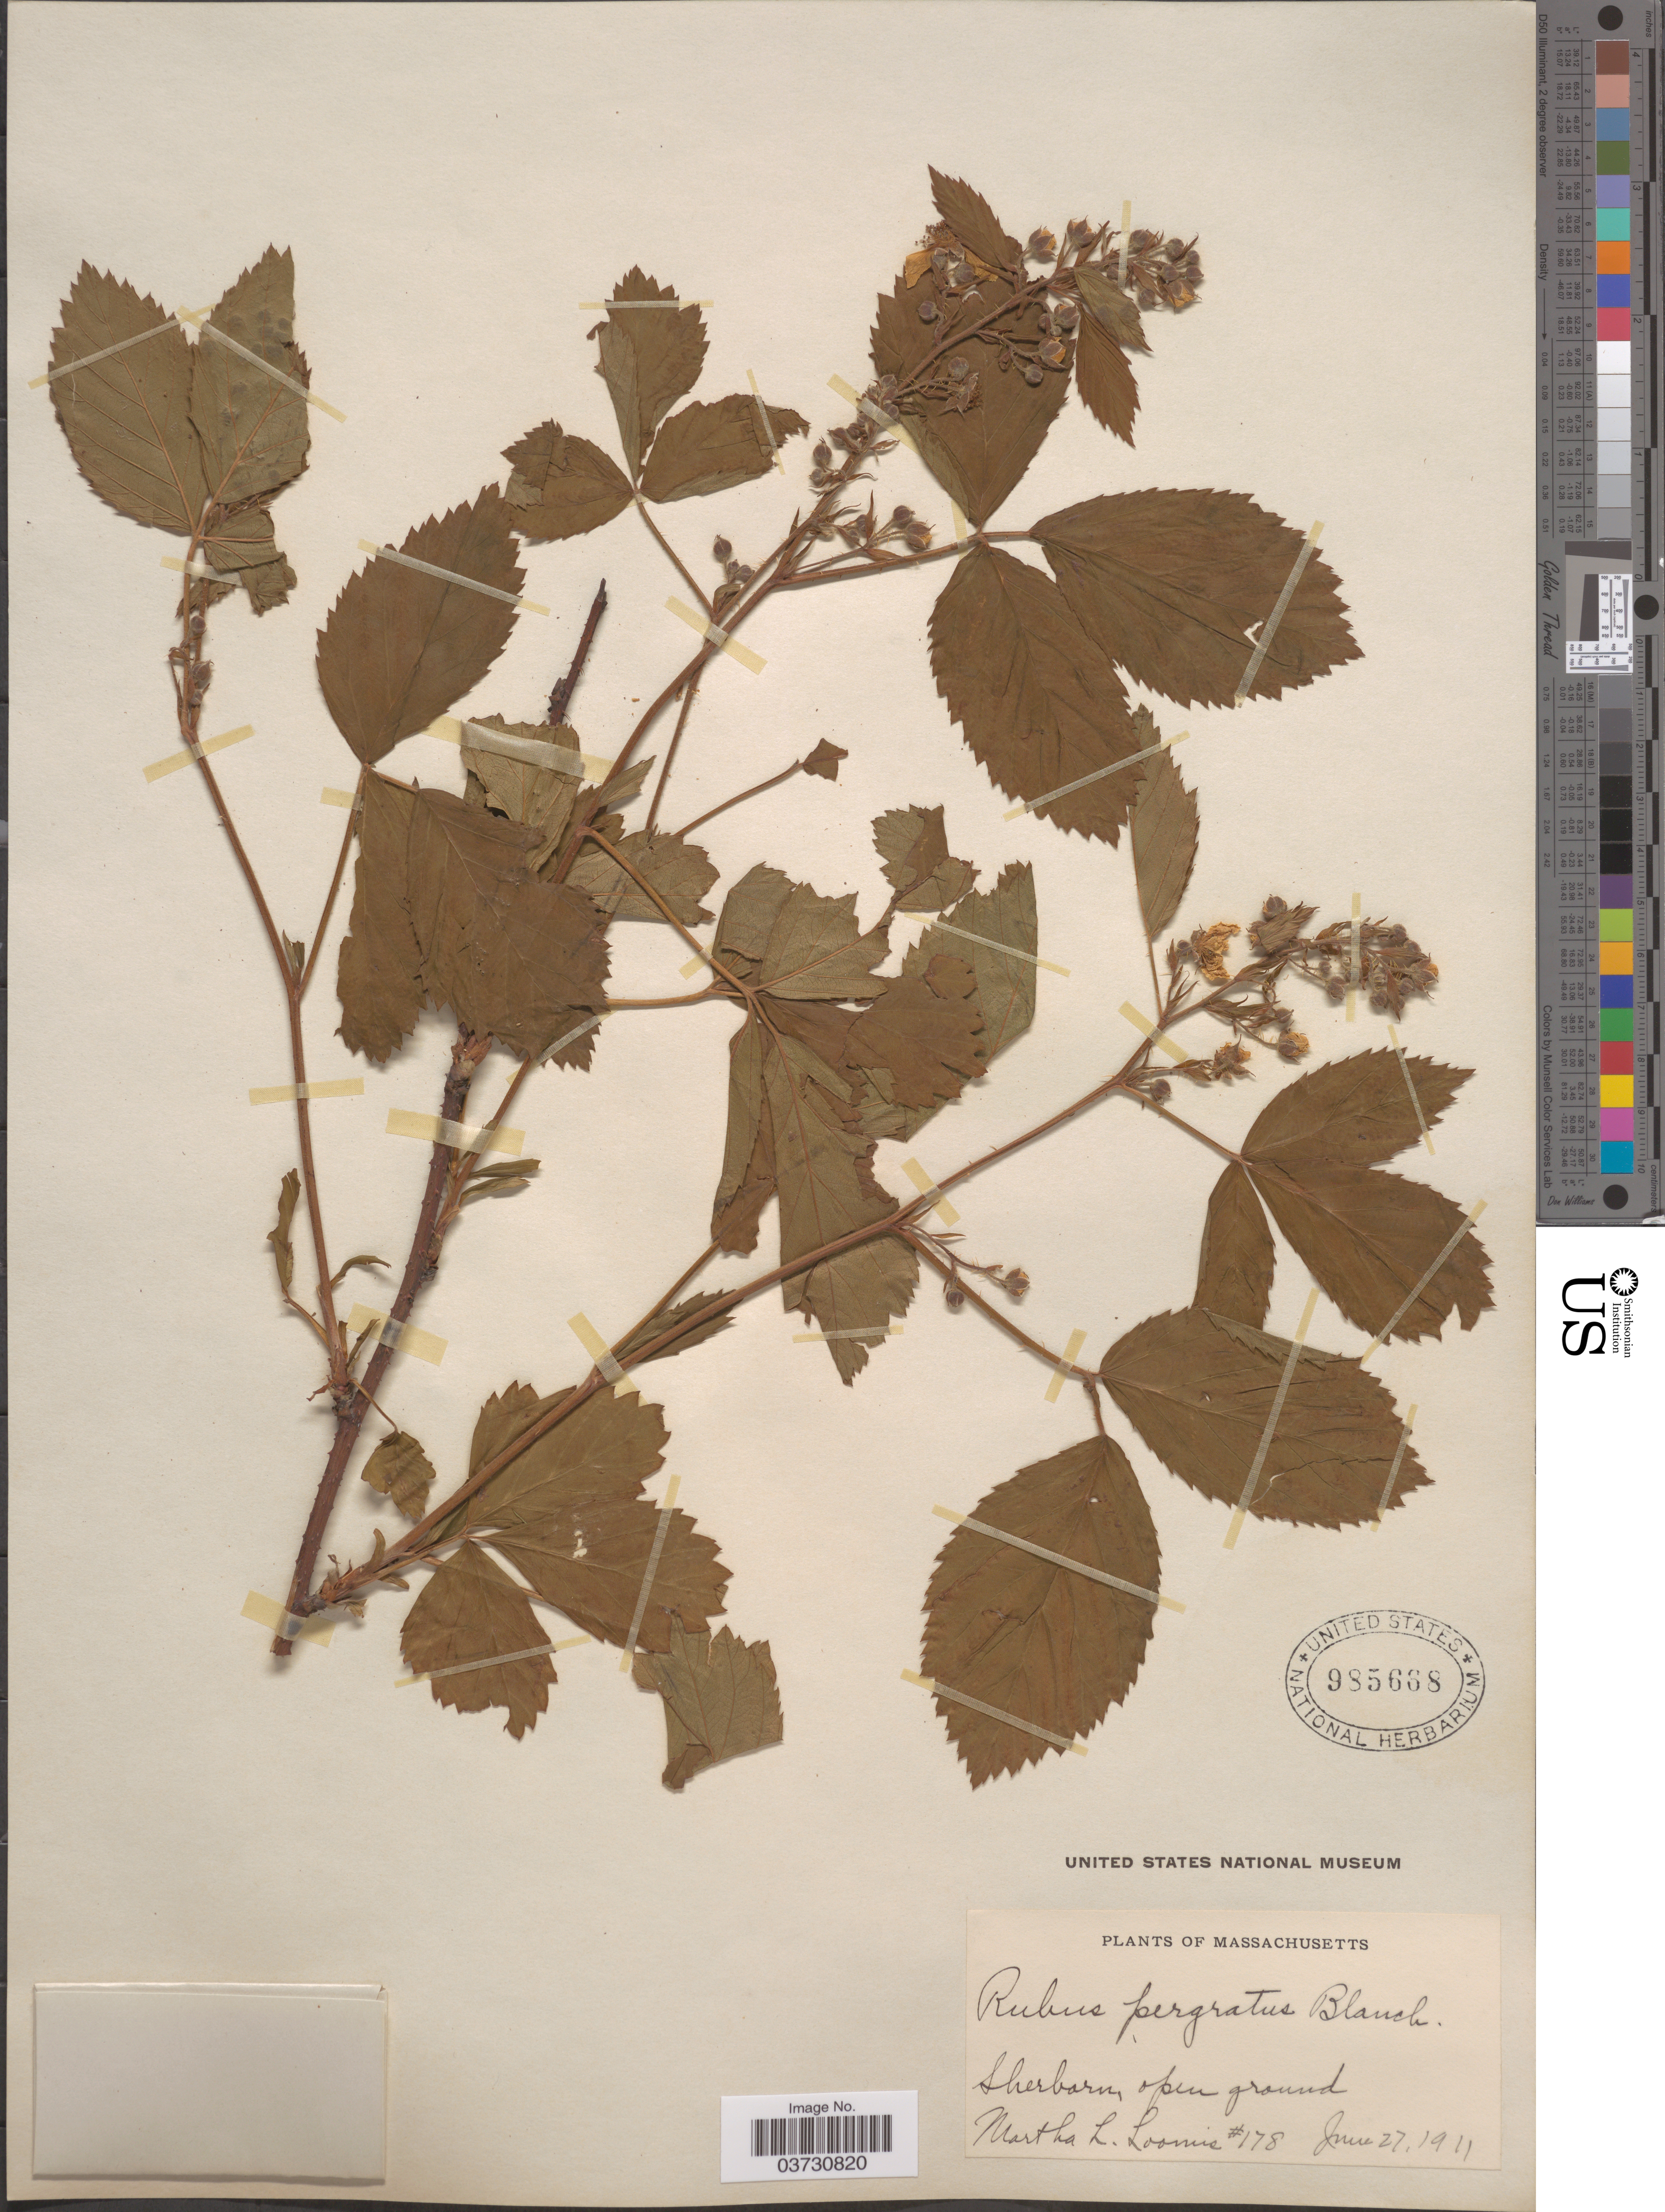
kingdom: Plantae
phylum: Tracheophyta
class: Magnoliopsida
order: Rosales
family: Rosaceae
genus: Rubus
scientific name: Rubus pergratus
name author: Blanch.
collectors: M. L. Loomis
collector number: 178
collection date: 1911-06-27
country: United States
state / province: Massachusetts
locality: Sherborn, open ground.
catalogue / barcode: US 985668